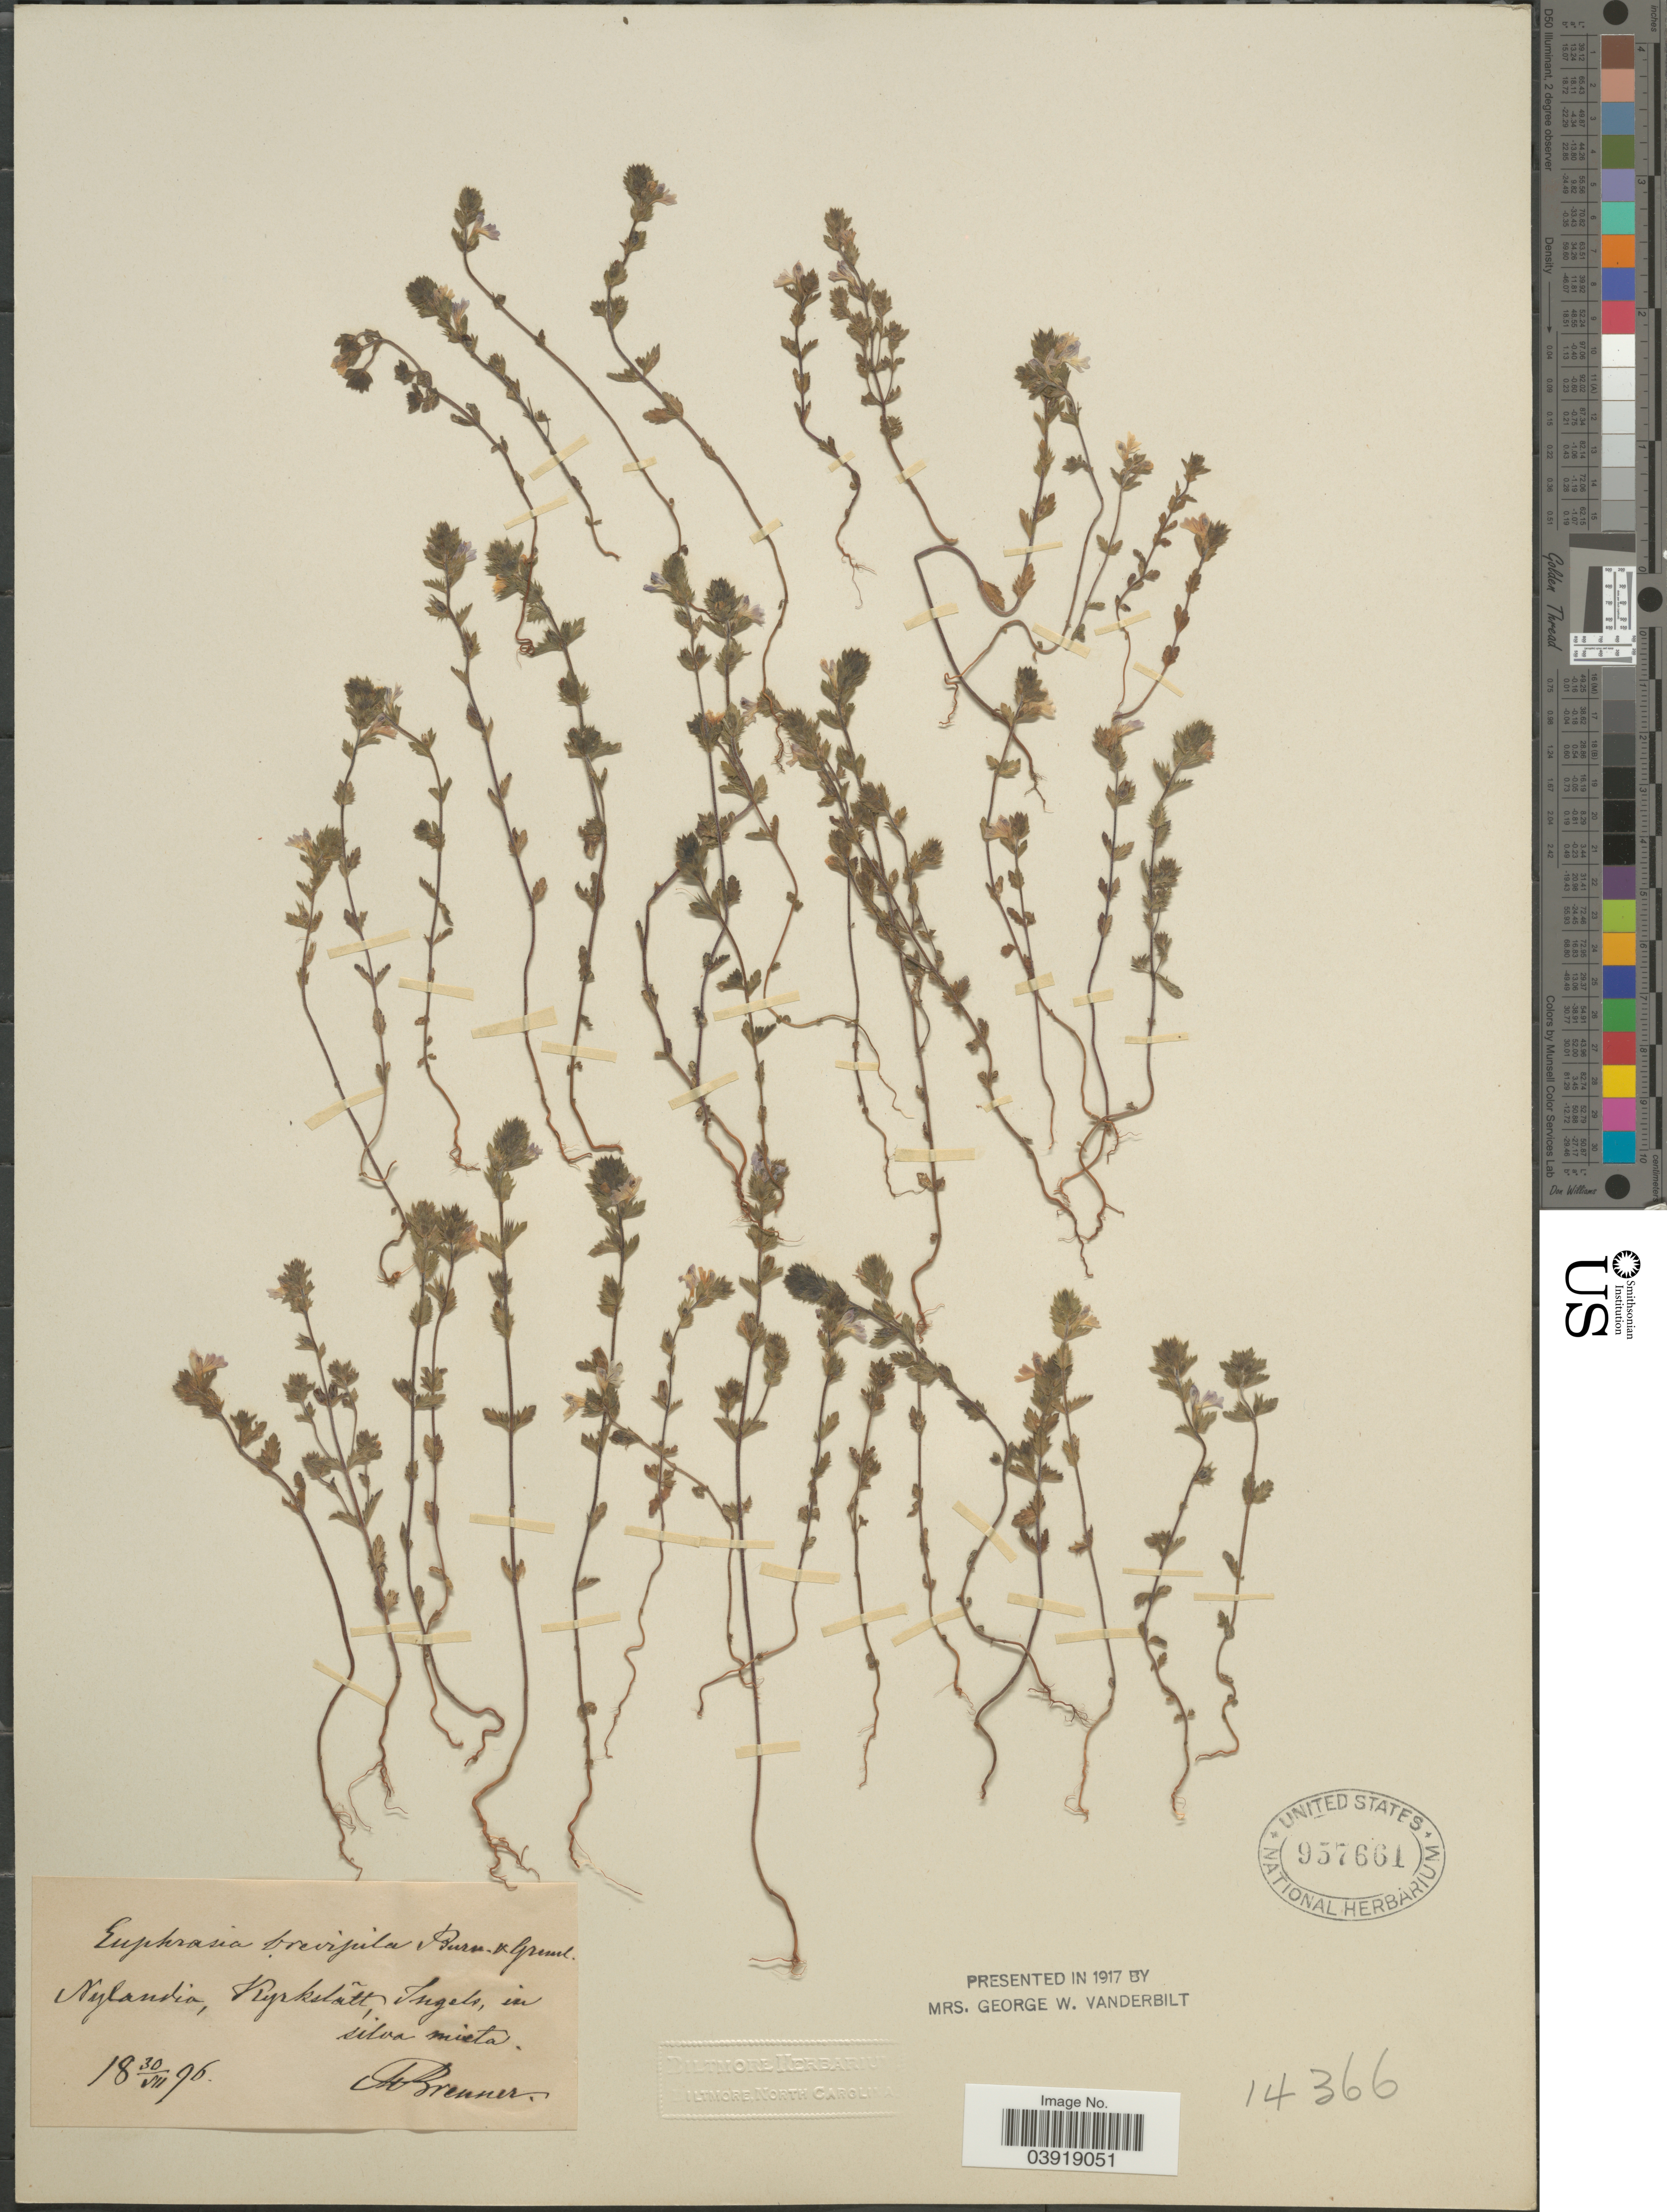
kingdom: Plantae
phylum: Tracheophyta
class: Magnoliopsida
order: Lamiales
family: Orobanchaceae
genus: Euphrasia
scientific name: Euphrasia brevipila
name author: Burn. & Gremli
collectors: M. Brenner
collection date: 1896-07-30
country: Finland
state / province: Itä-Uusimaa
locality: Nylandia, Kyrkslãtt, Ingels, in silva mieta.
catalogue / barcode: US 957661